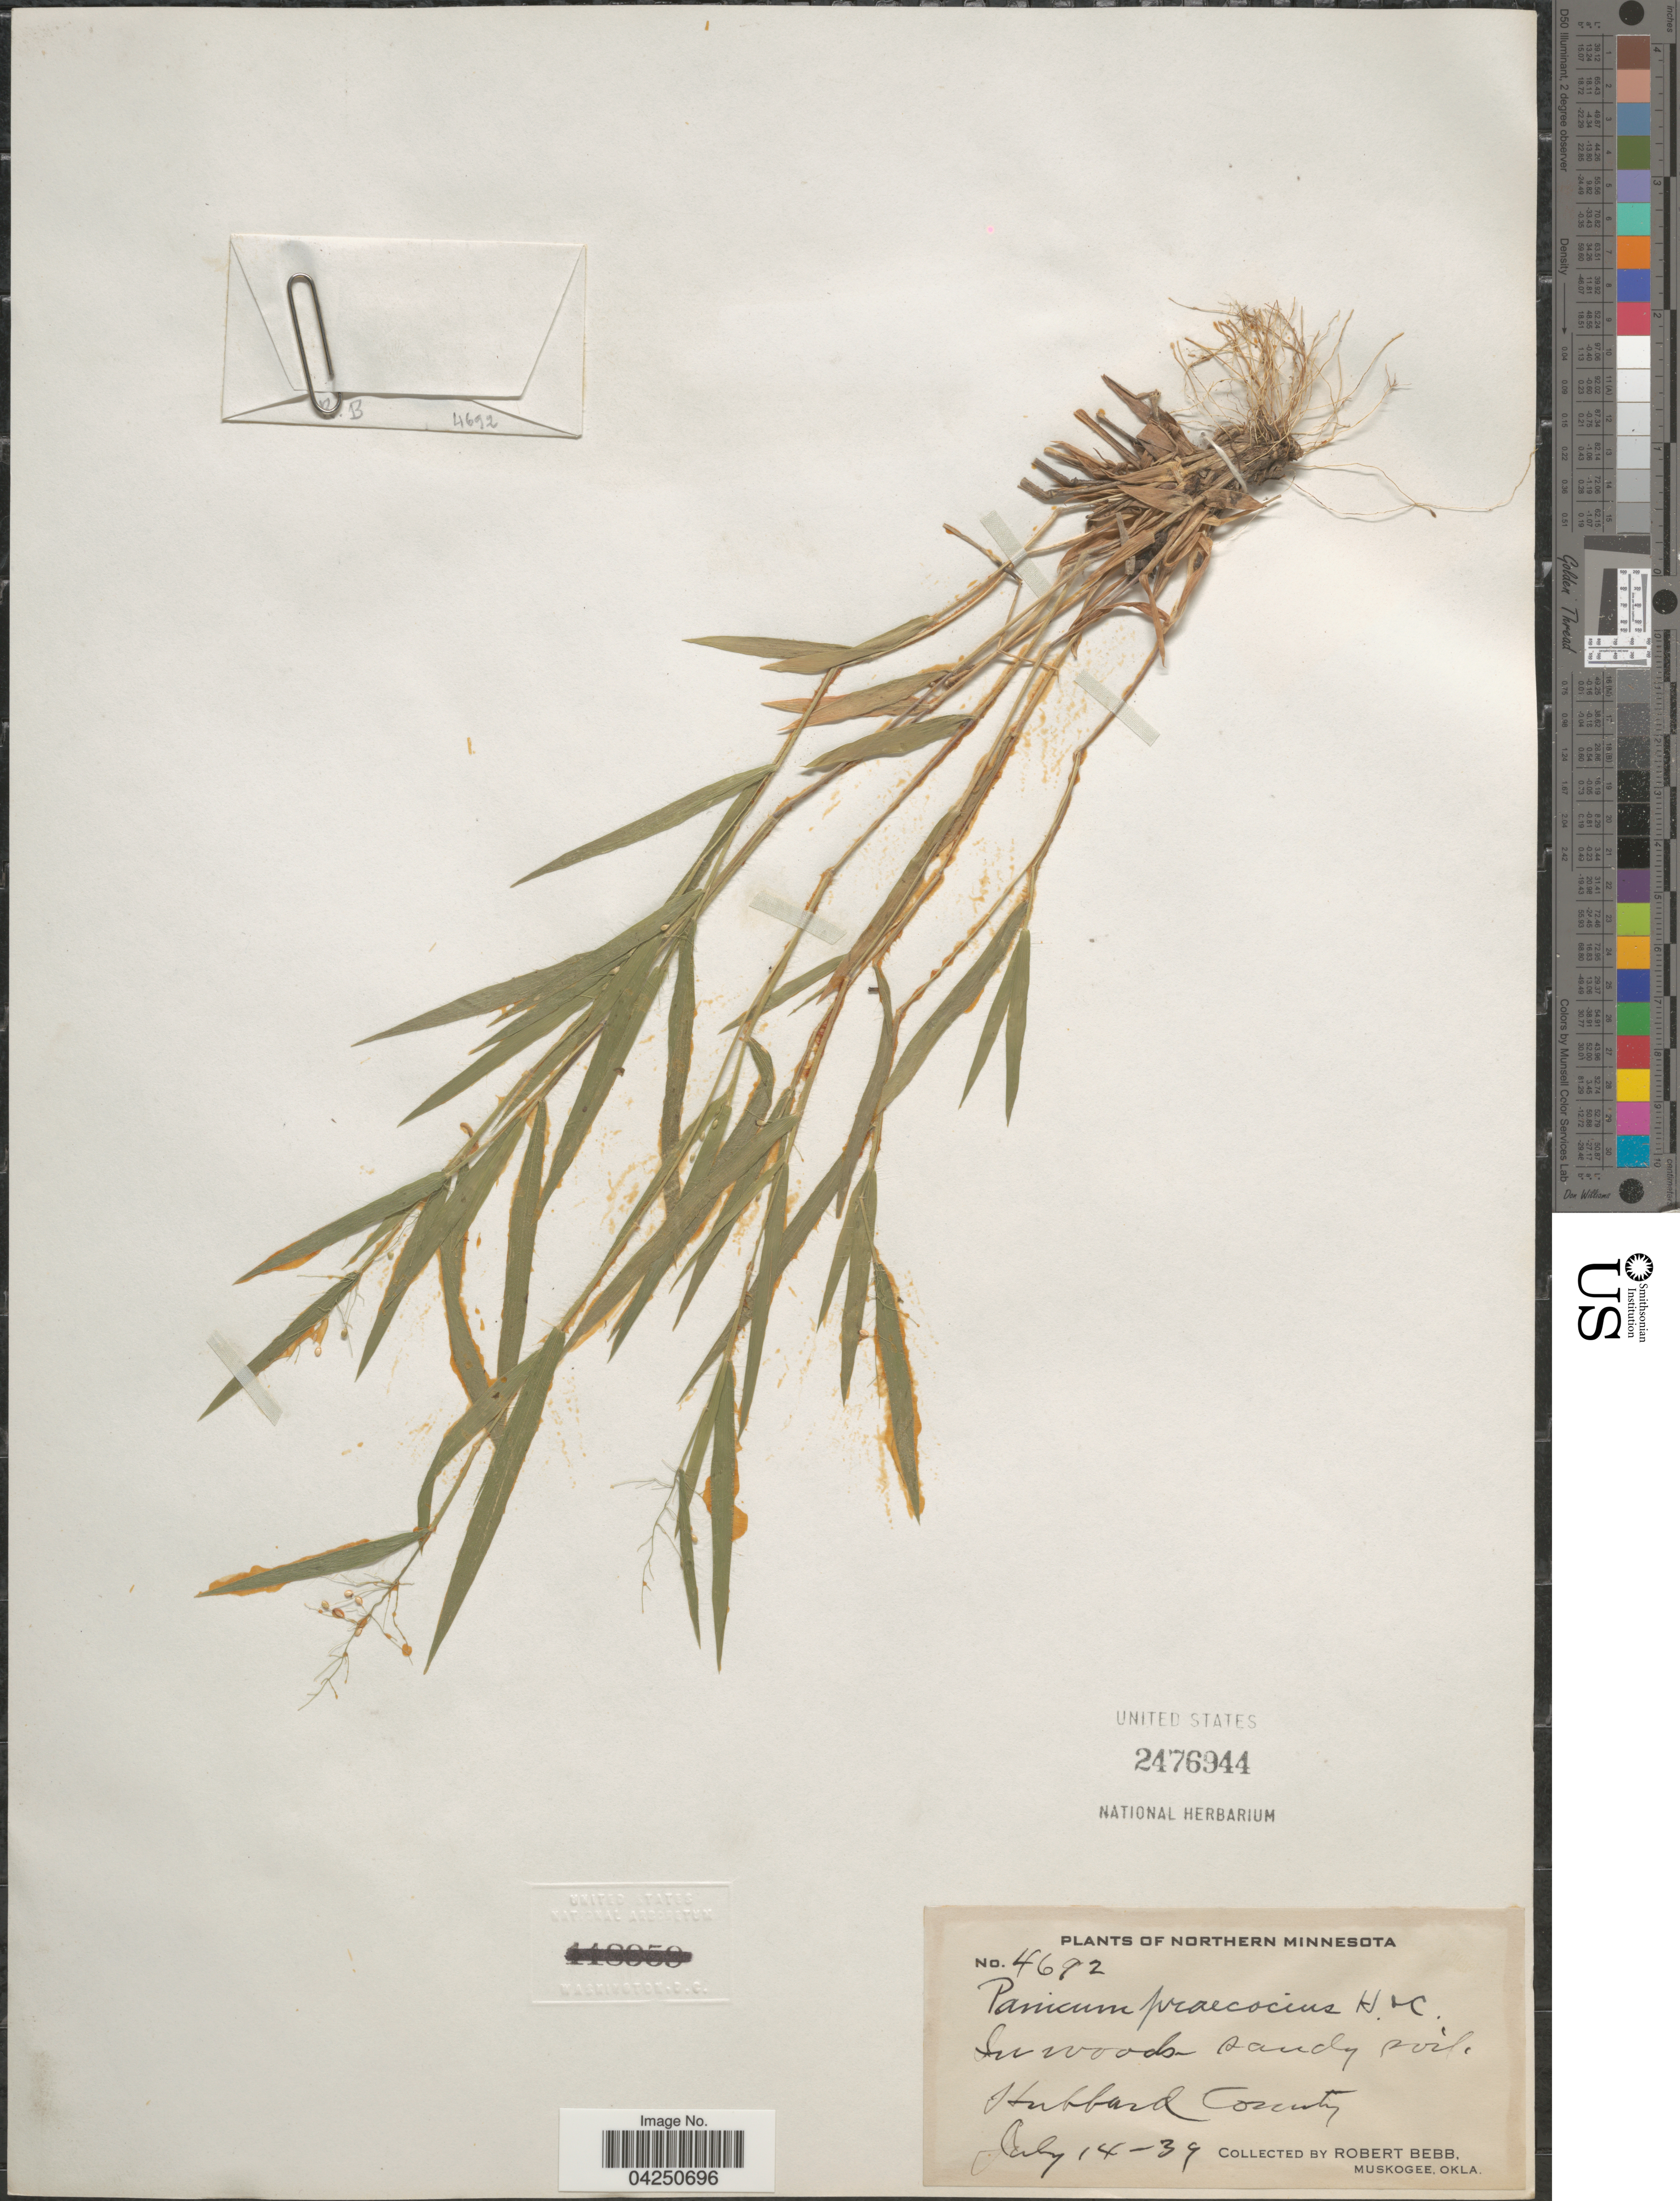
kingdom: Plantae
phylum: Tracheophyta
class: Liliopsida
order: Poales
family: Poaceae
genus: Dichanthelium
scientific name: Dichanthelium acuminatum var. acuminatum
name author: (Sw.) Gould & C.A. Clark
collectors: R. Bebb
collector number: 4692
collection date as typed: Transcribed d/m/y: 14/7/39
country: United States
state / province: Minnesota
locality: Northern Minnesota. In woods sandy soil, Hubbard County.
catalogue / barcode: US 2476944